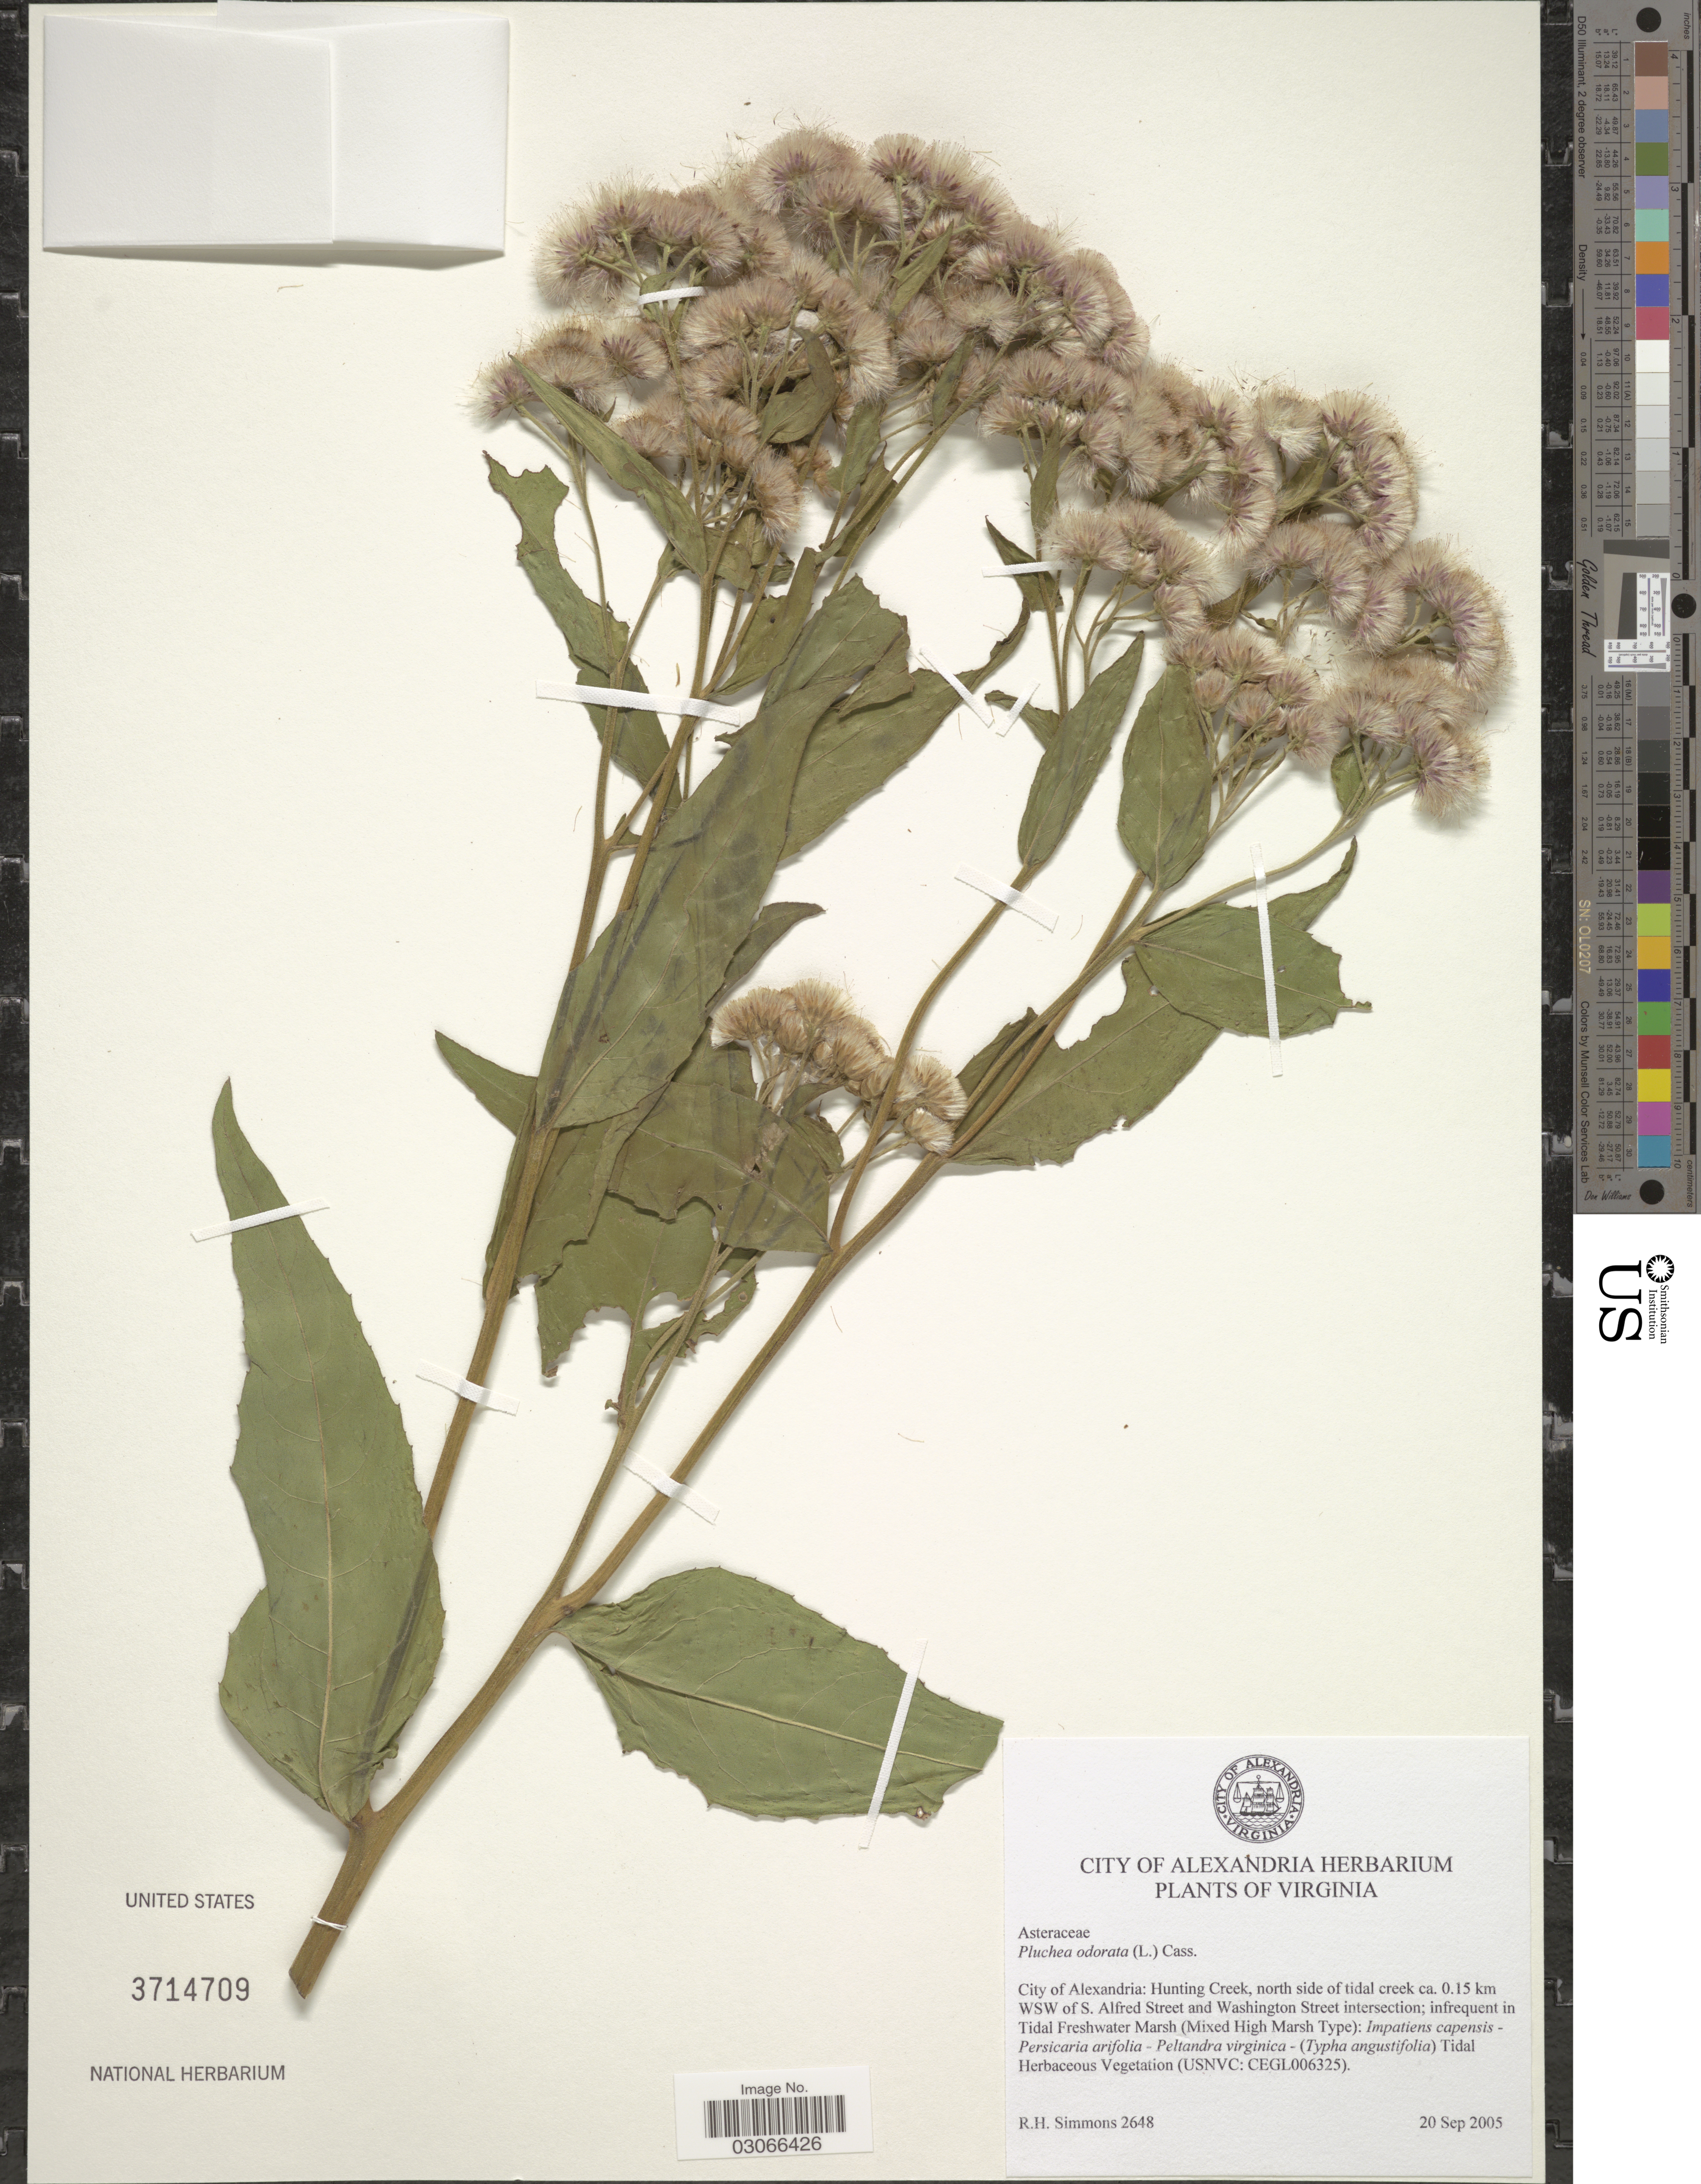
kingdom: Plantae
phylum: Tracheophyta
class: Magnoliopsida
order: Asterales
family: Asteraceae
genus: Pluchea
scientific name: Pluchea odorata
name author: (L.) Cass.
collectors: R. H. Simmons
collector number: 2648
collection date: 2005-09-20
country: United States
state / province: Virginia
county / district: City of Alexandria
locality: City of Alexandria: Hunting Creek, north side of tidal creek, ca. 0.15 km WSW of S. Alfred Street and Washington Street intersection; infrequent in Tidal Freshwater Marsh.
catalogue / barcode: US 3714709